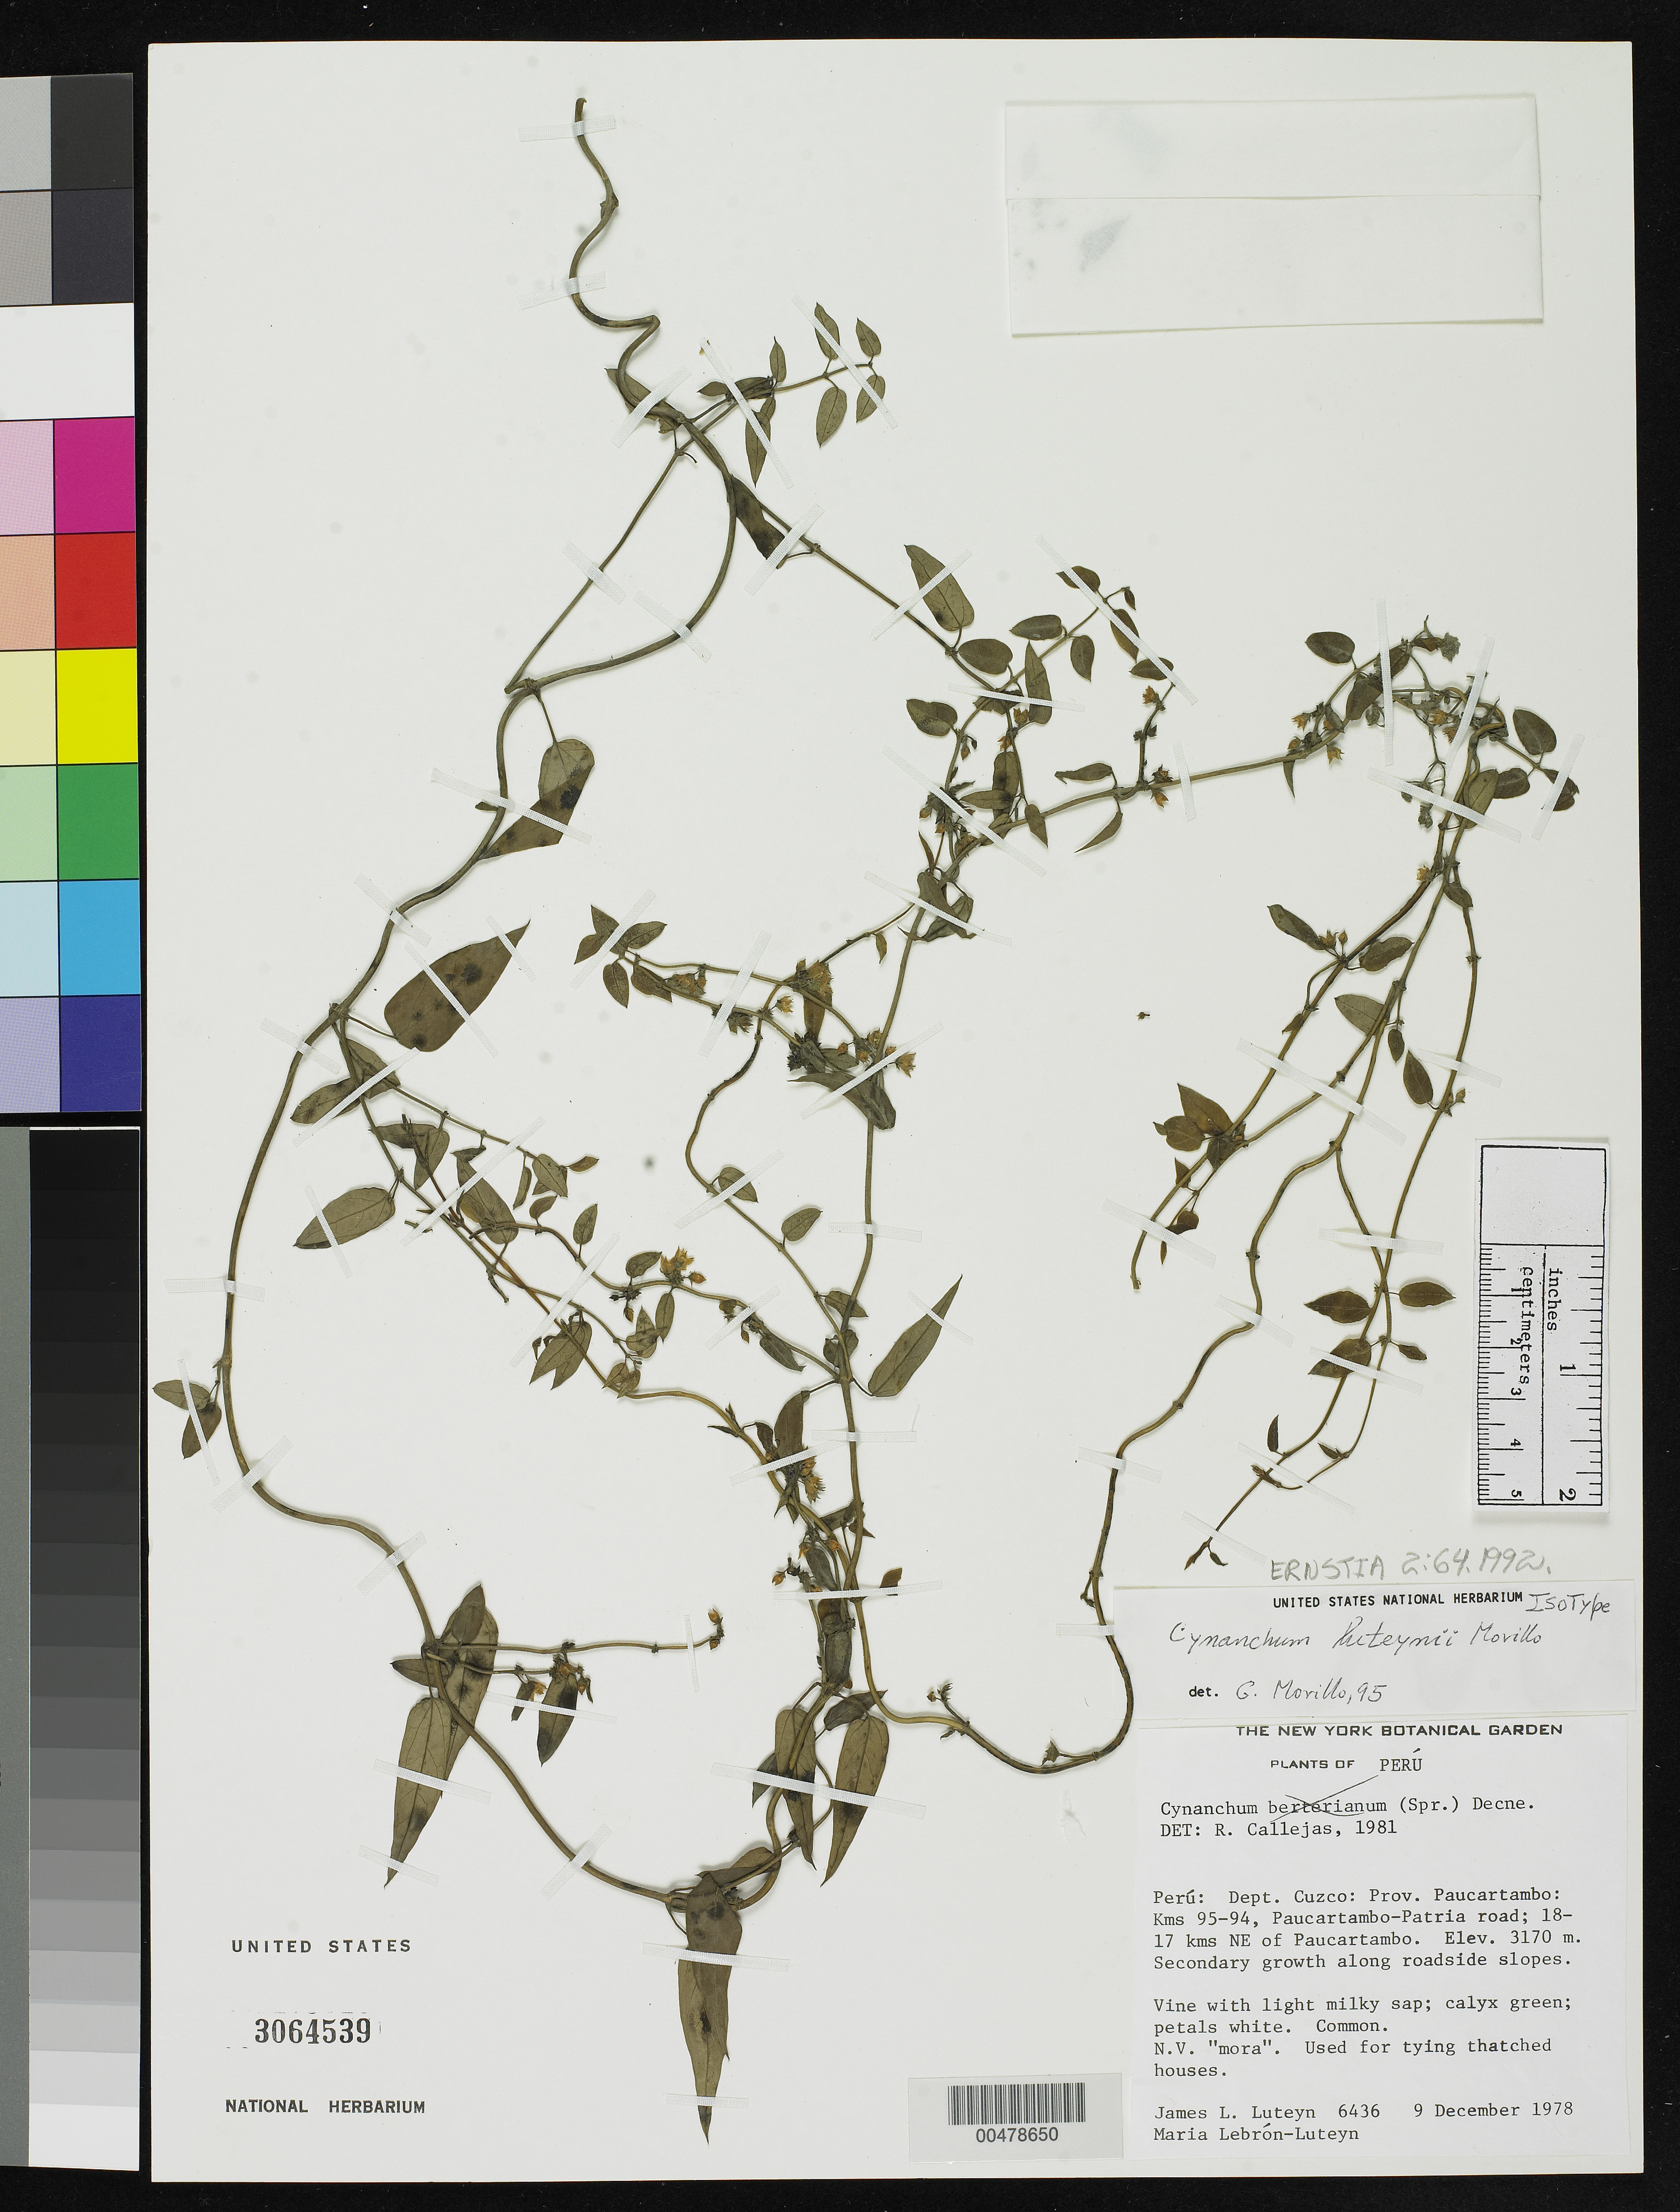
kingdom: Plantae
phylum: Tracheophyta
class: Magnoliopsida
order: Gentianales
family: Apocynaceae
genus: Cynanchum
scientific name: Cynanchum luteynii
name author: Morillo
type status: Isotype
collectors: J. L. Luteyn & M. L. Lebrón-Luteyn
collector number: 6436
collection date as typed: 09 Dec 1978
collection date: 1978-12-09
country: Peru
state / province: Cusco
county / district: Paucartambo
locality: Kms 95-94, Paucartambo-Patria road, 18-17n kms NE of Paucartambo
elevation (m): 3170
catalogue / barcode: US 3064539